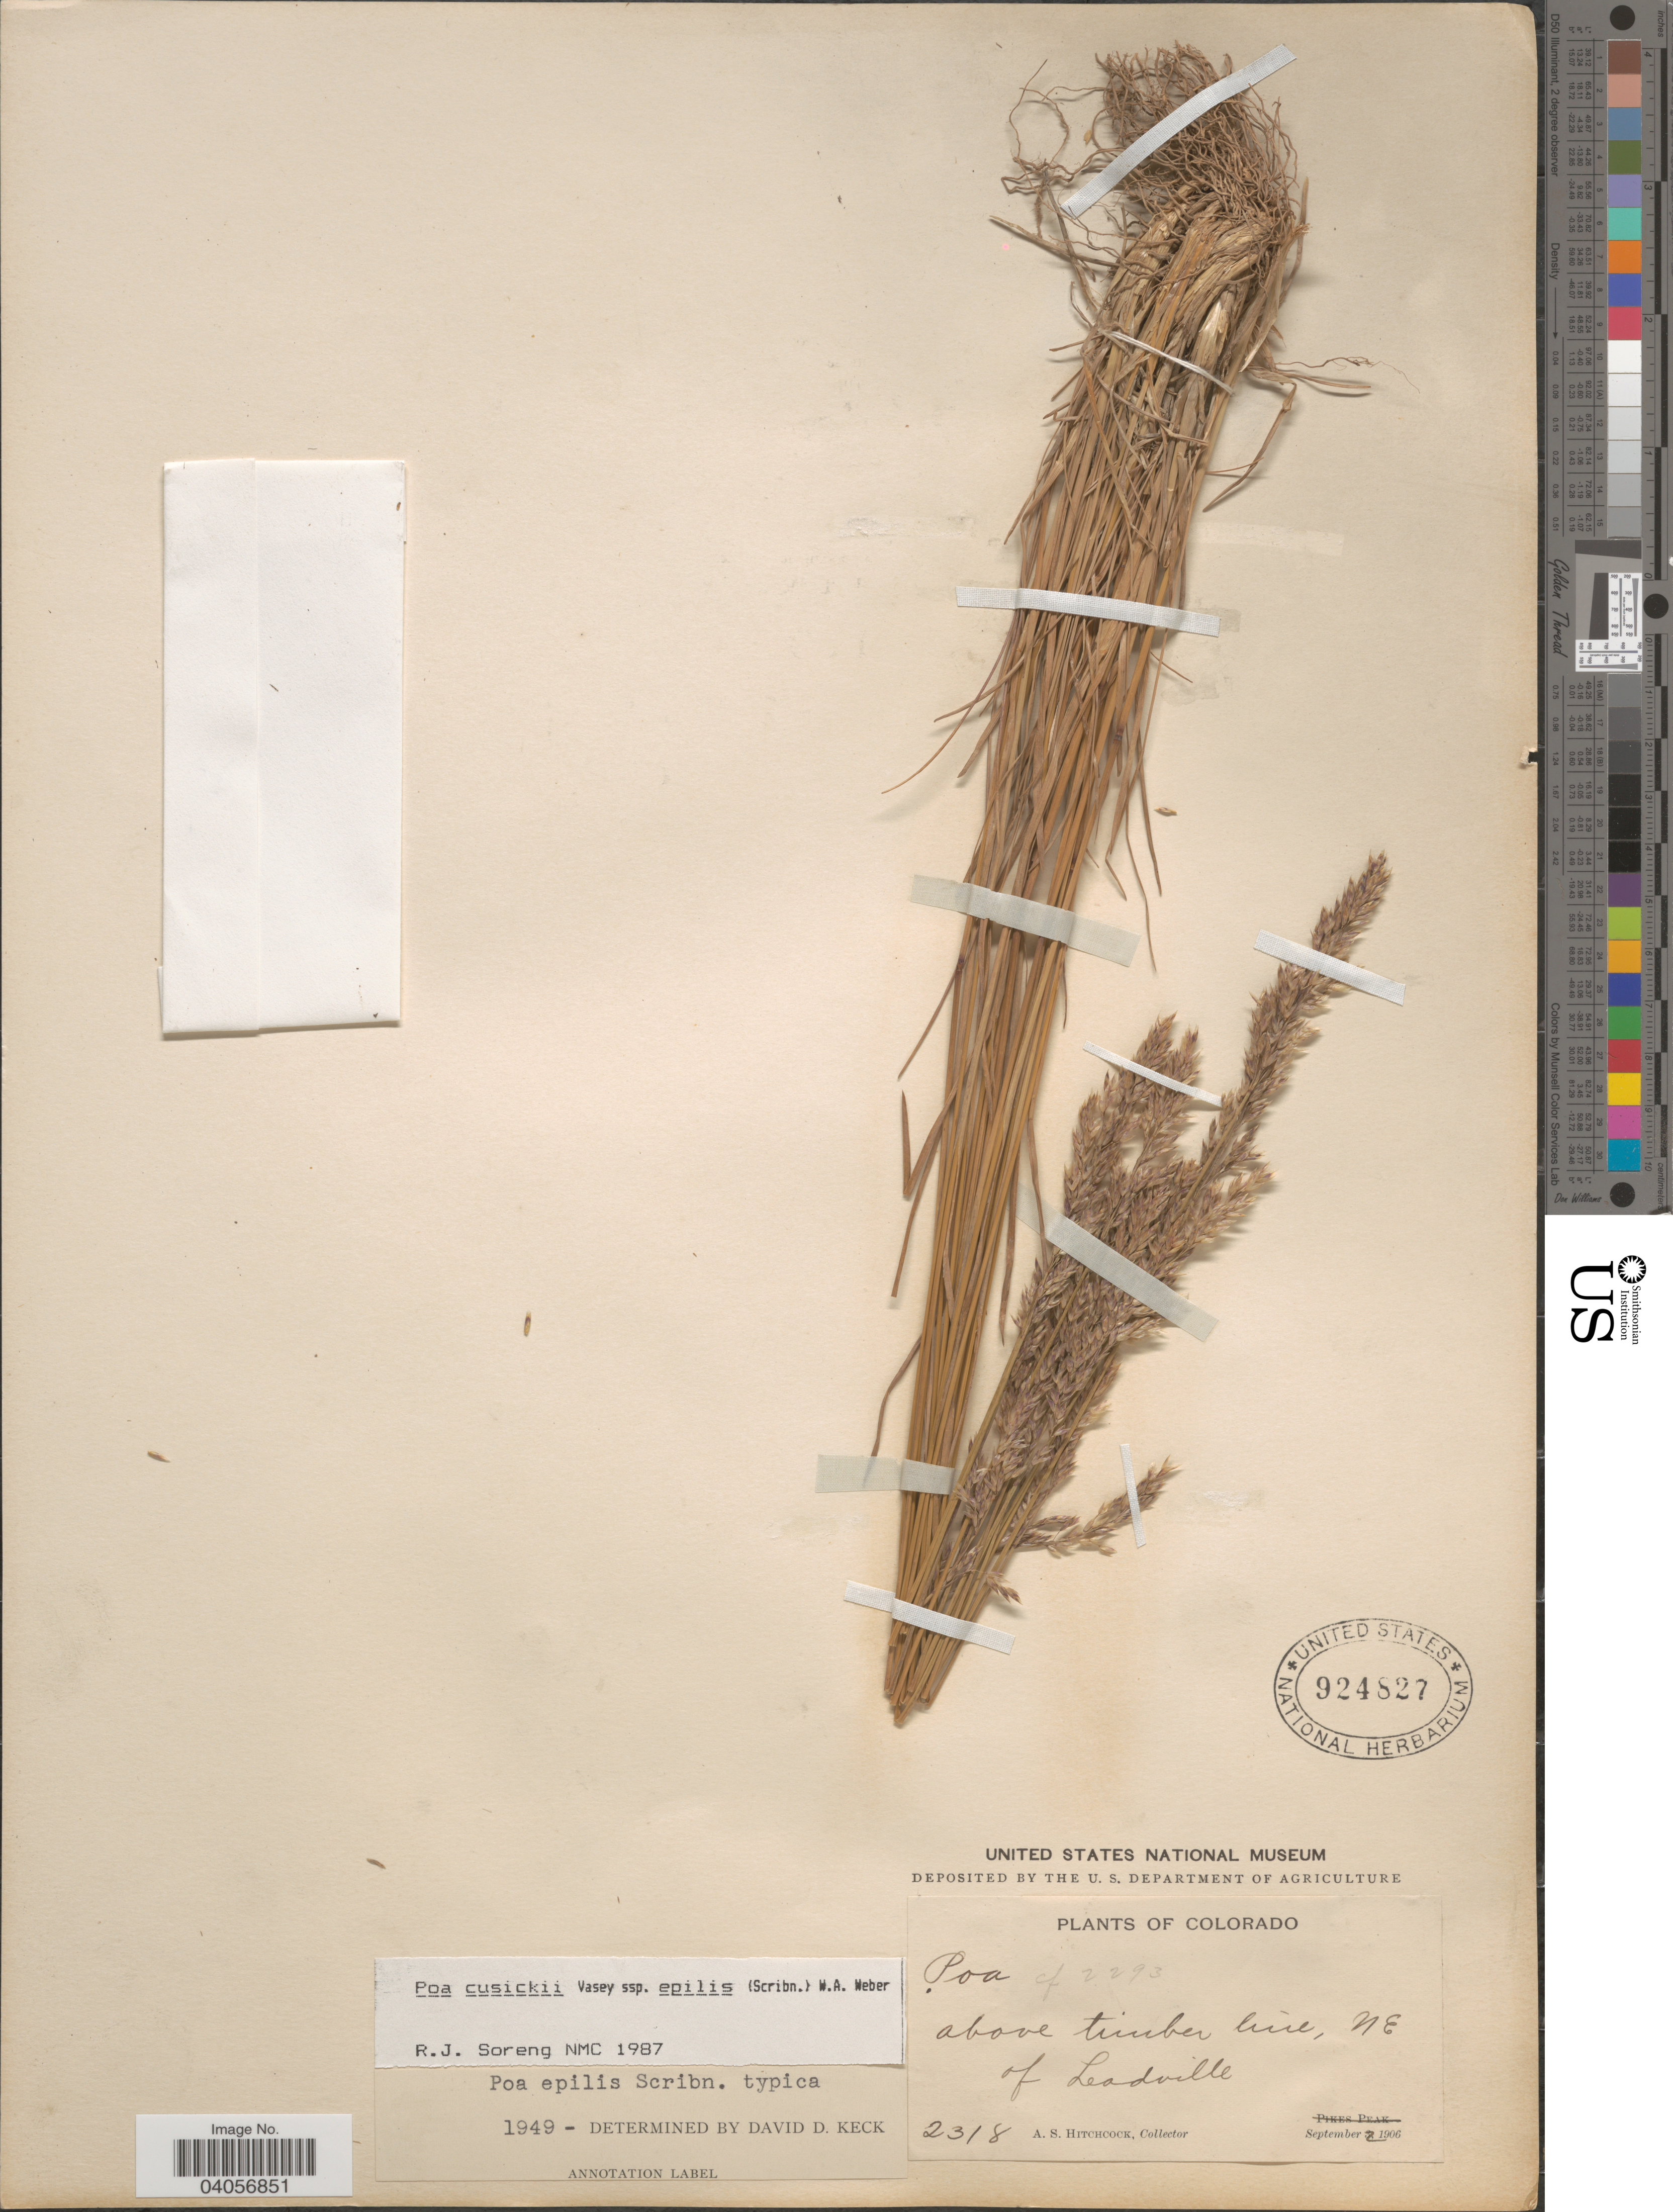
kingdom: Plantae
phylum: Tracheophyta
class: Liliopsida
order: Poales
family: Poaceae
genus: Poa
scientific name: Poa cusickii subsp. epilis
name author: (Scribn.) W.A. Weber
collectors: A. S. Hitchcock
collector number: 2318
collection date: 1906-09-02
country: United States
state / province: Colorado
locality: Above timber line, N E of Leadville.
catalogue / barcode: US 924827